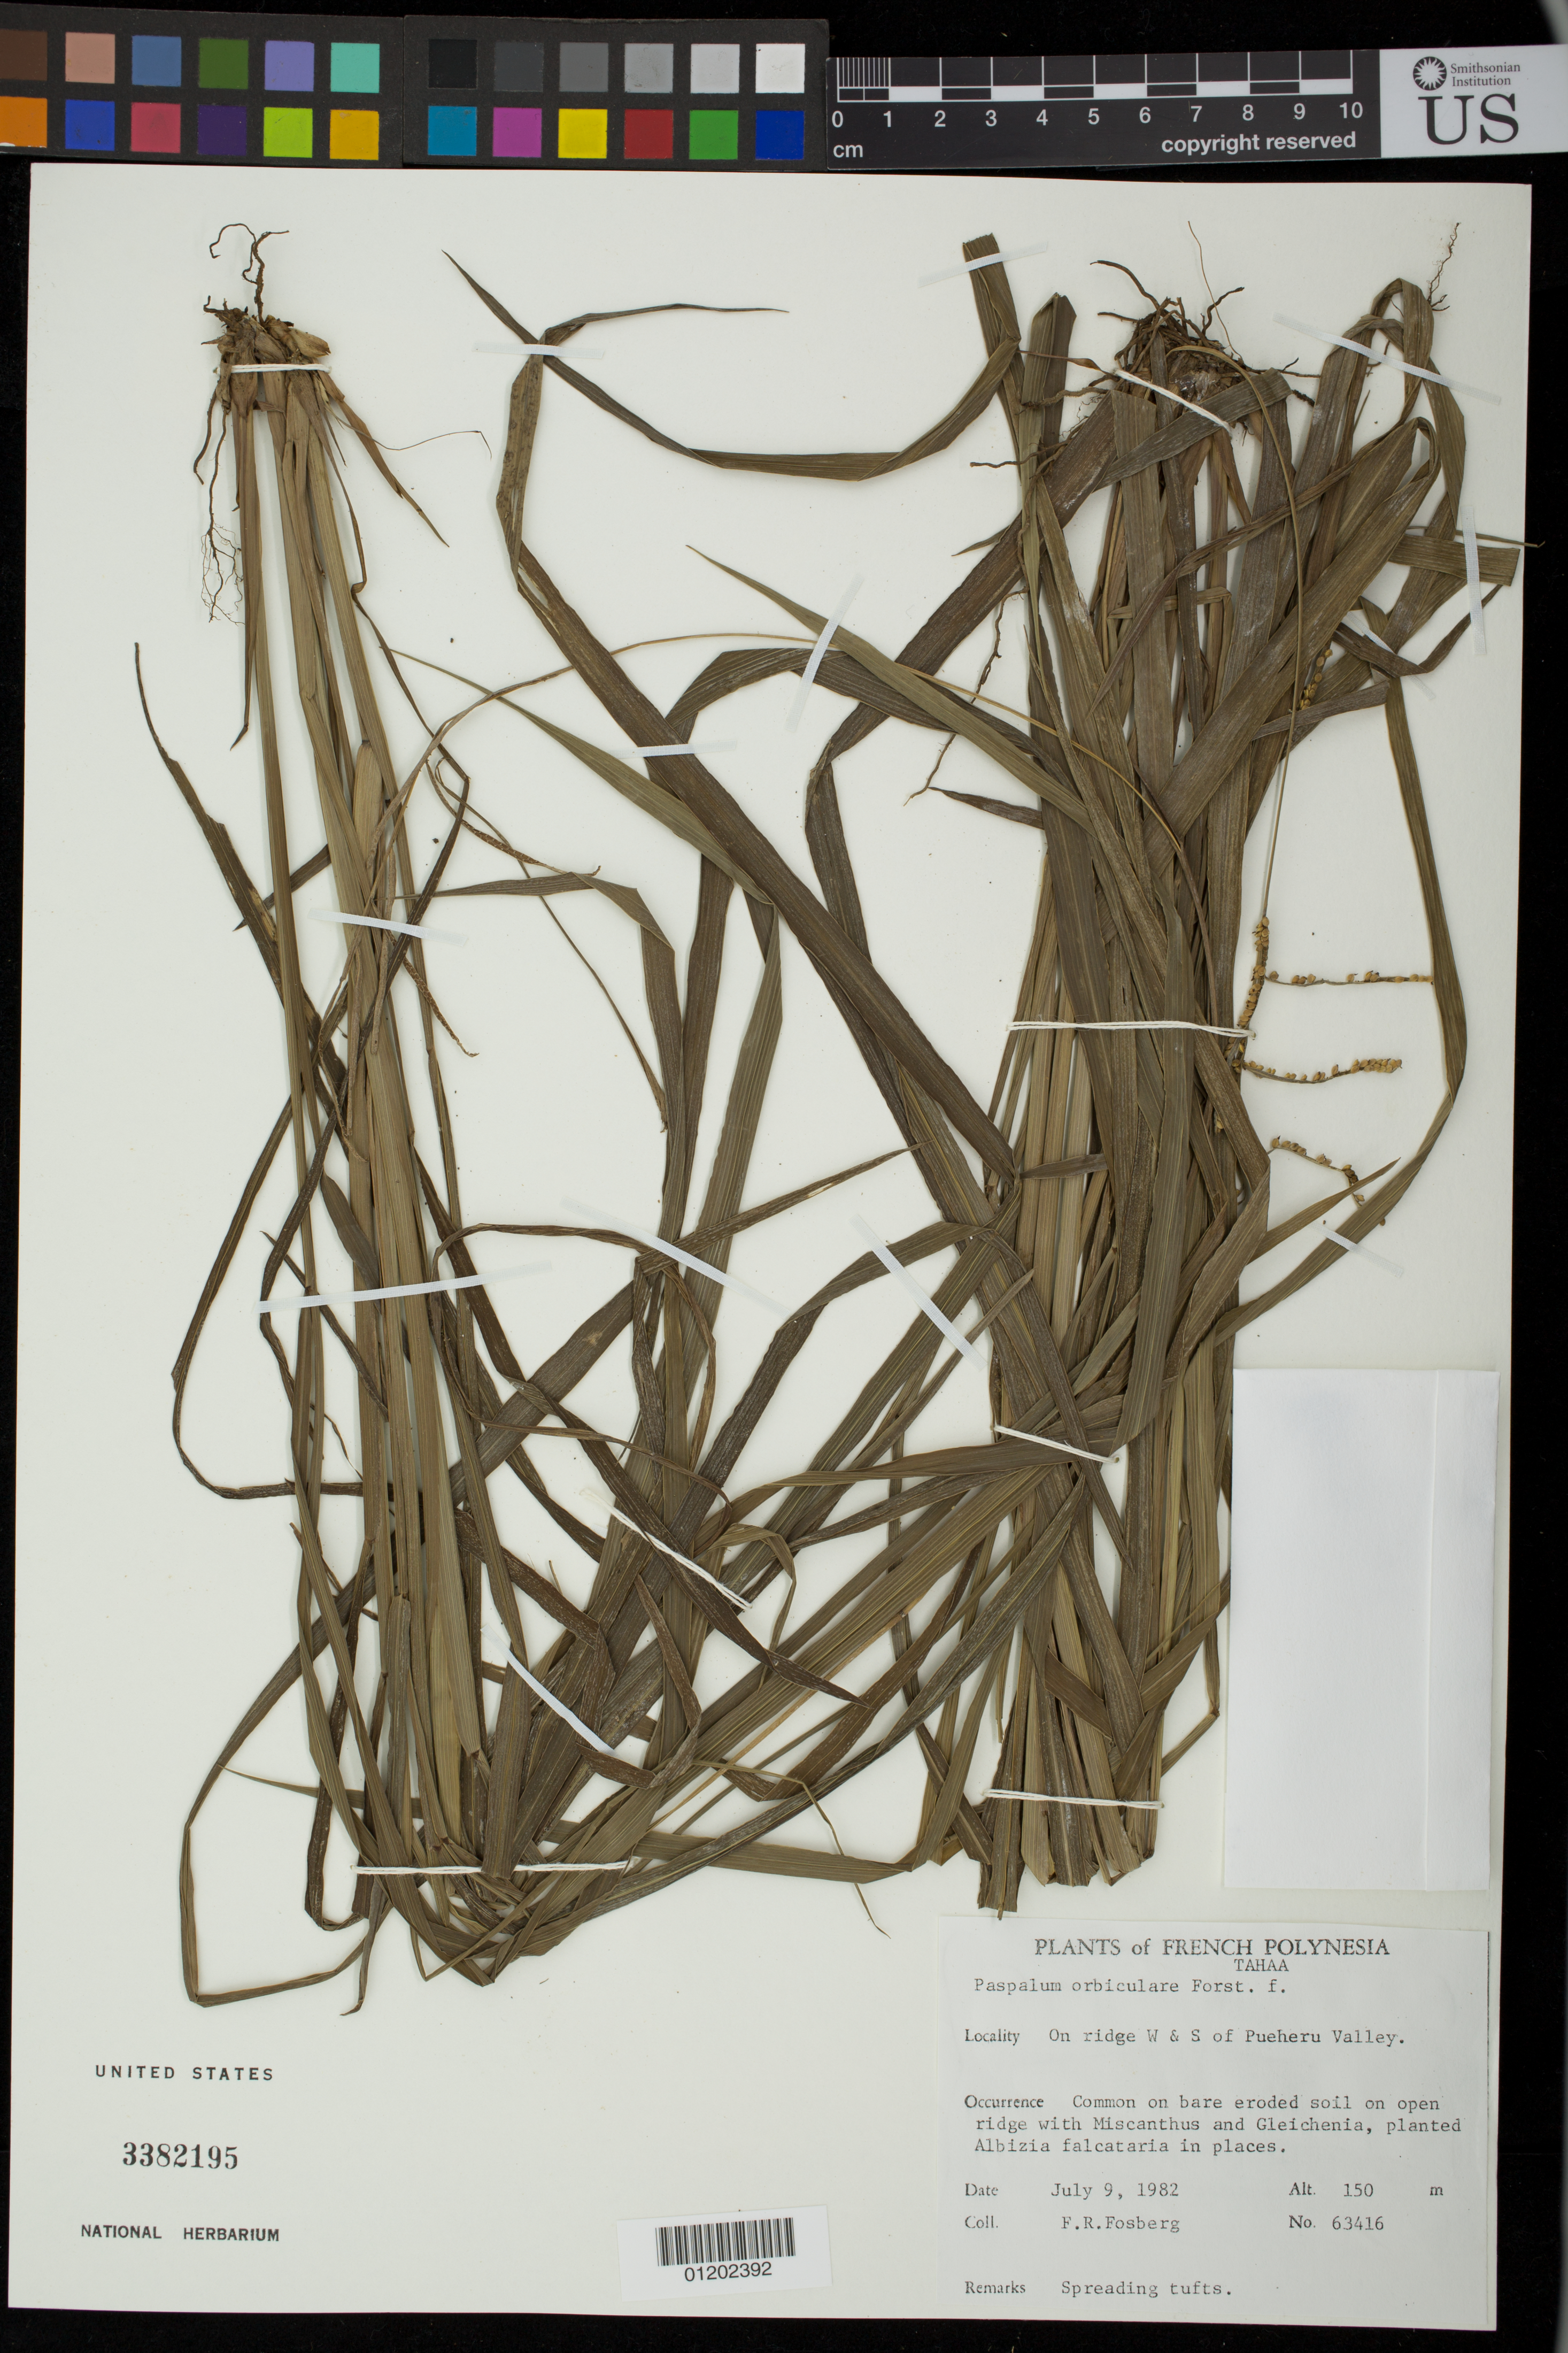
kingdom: Plantae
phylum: Tracheophyta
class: Liliopsida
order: Poales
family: Poaceae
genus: Paspalum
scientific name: Paspalum orbiculare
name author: G. Forst.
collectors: F. R. Fosberg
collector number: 63416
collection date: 1982-07-09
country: French Polynesia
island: Tahaa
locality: On ridge W and S of Pueheru Valley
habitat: Open ridge.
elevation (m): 150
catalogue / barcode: US 3382195